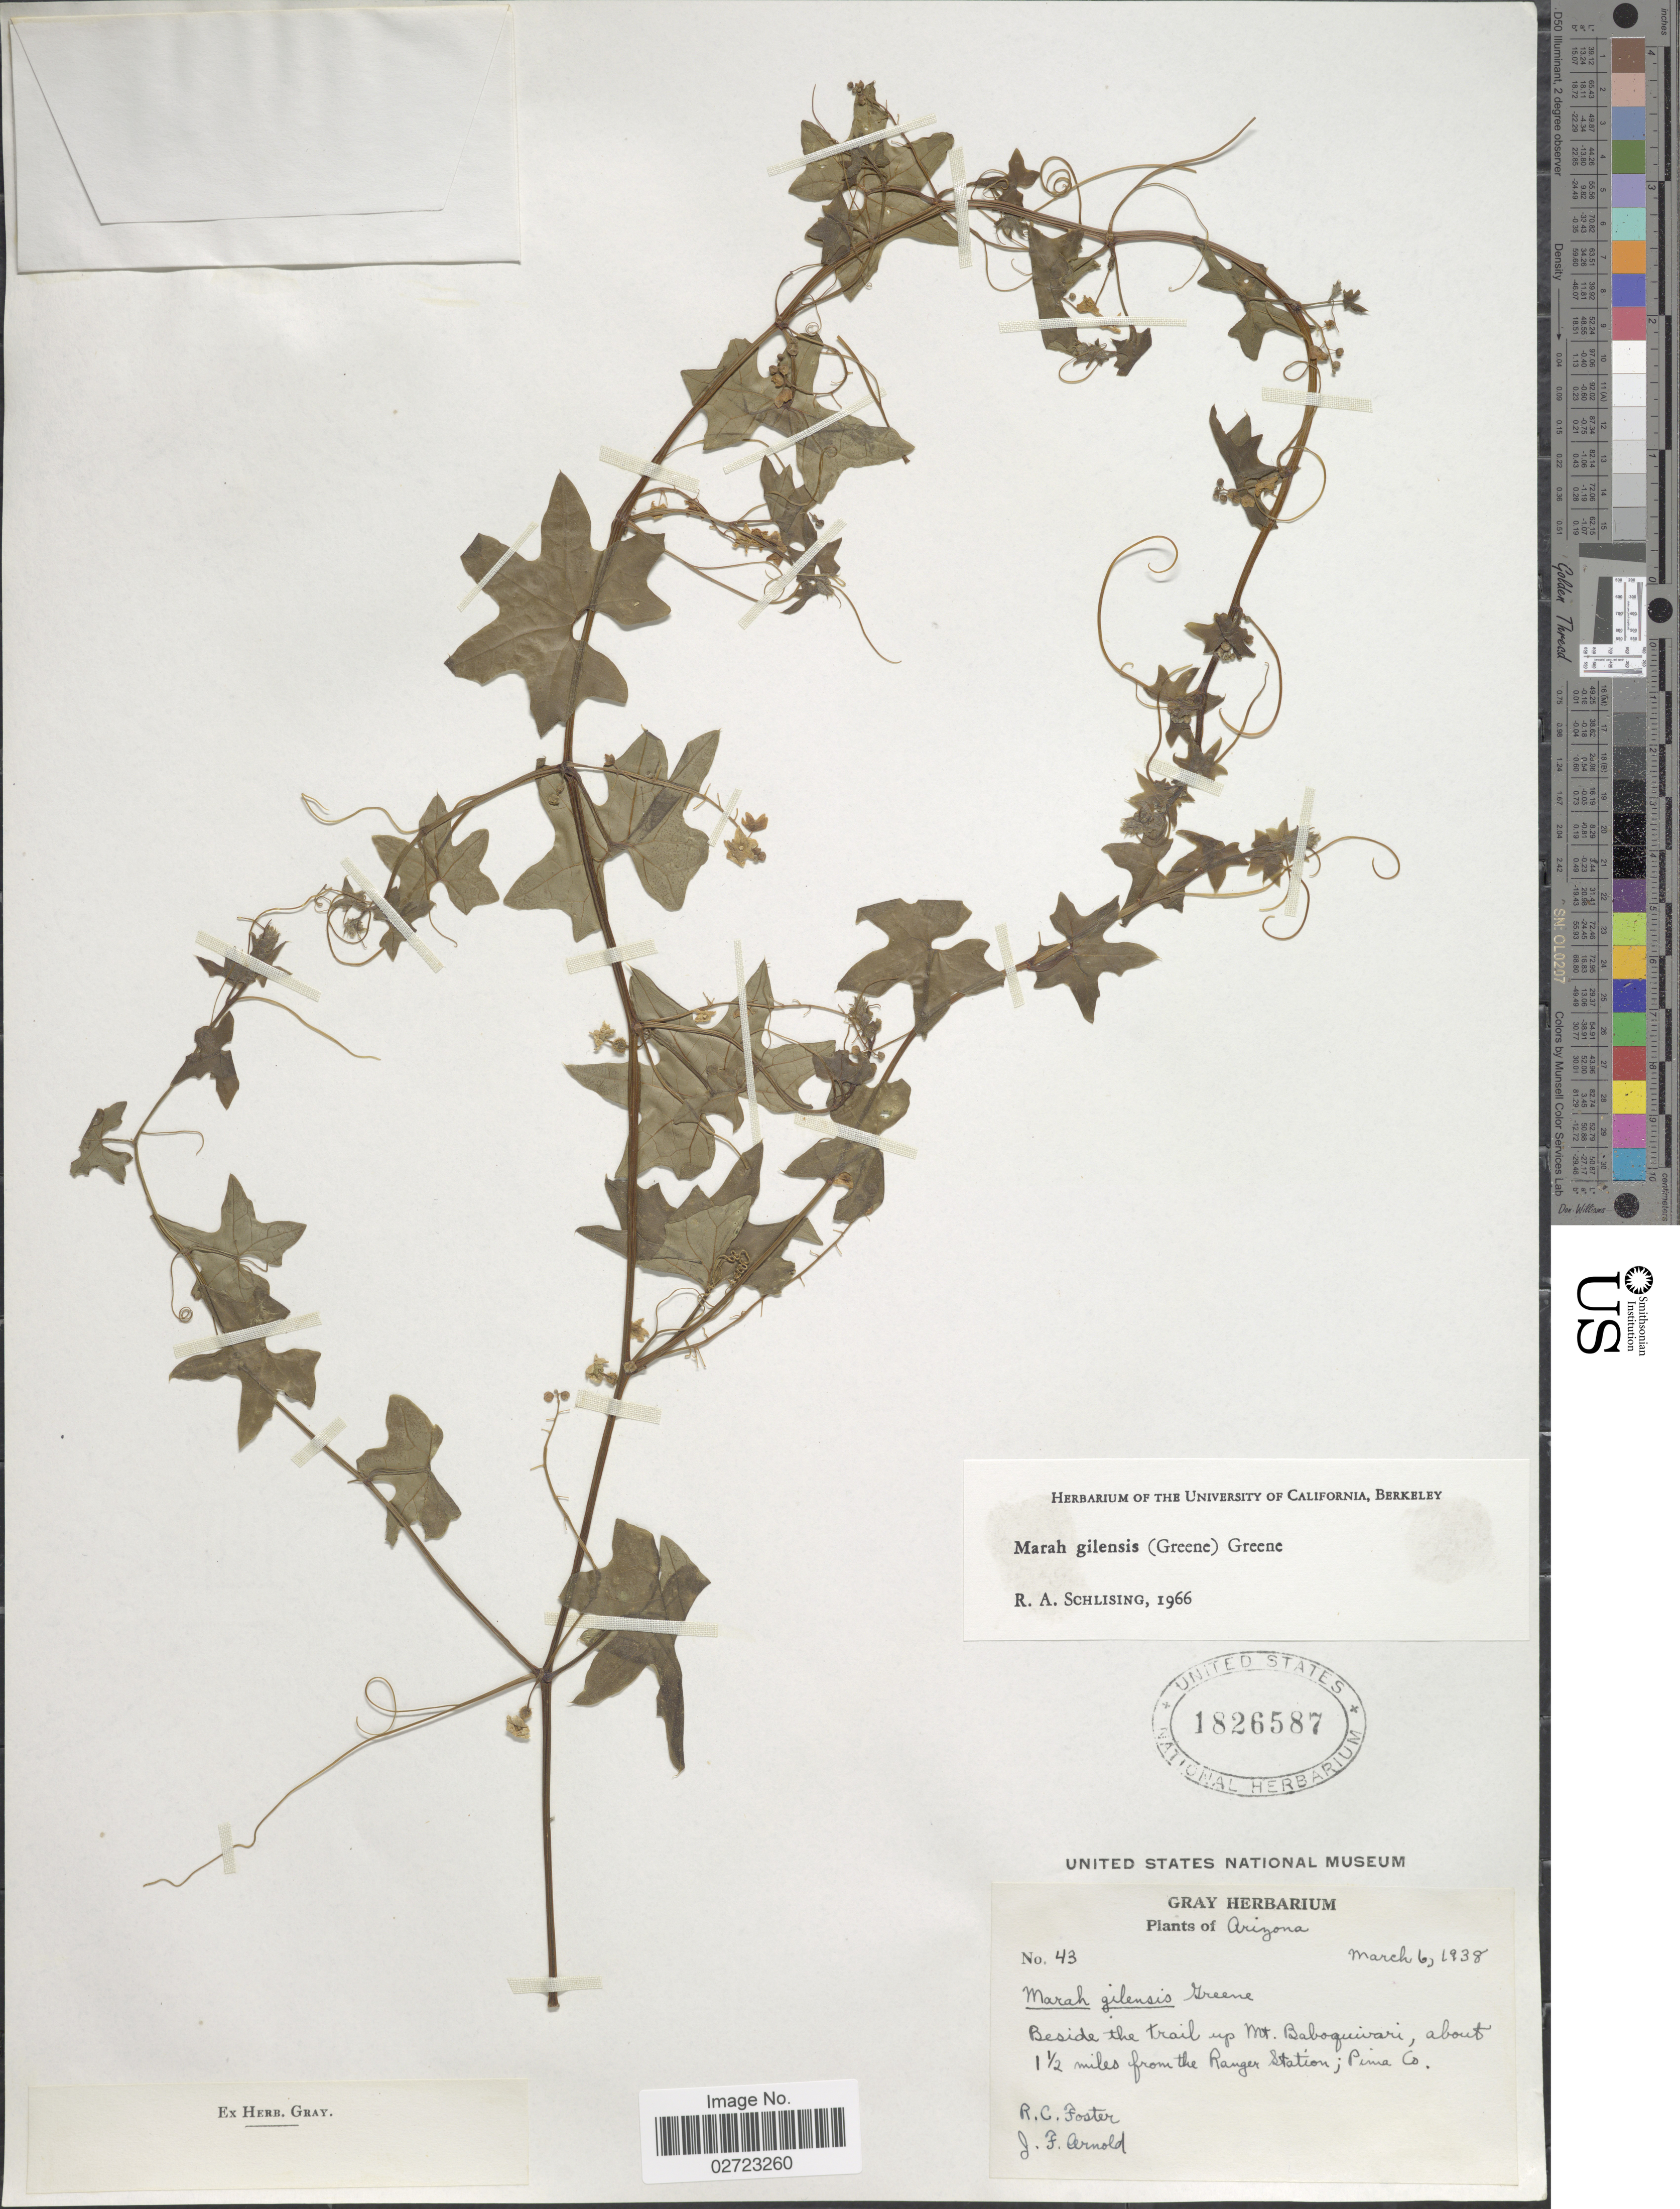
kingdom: Plantae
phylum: Tracheophyta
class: Magnoliopsida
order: Cucurbitales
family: Cucurbitaceae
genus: Marah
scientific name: Marah gilensis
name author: (Greene) Greene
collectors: R. C. Foster & J. F. Arnold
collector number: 43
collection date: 1938-03-06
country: United States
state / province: Arizona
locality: Beside the Trail up Mt. Baboquivari, about 1 1/2 miles from the Ranger Station; Pima Co.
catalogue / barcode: US 1826587